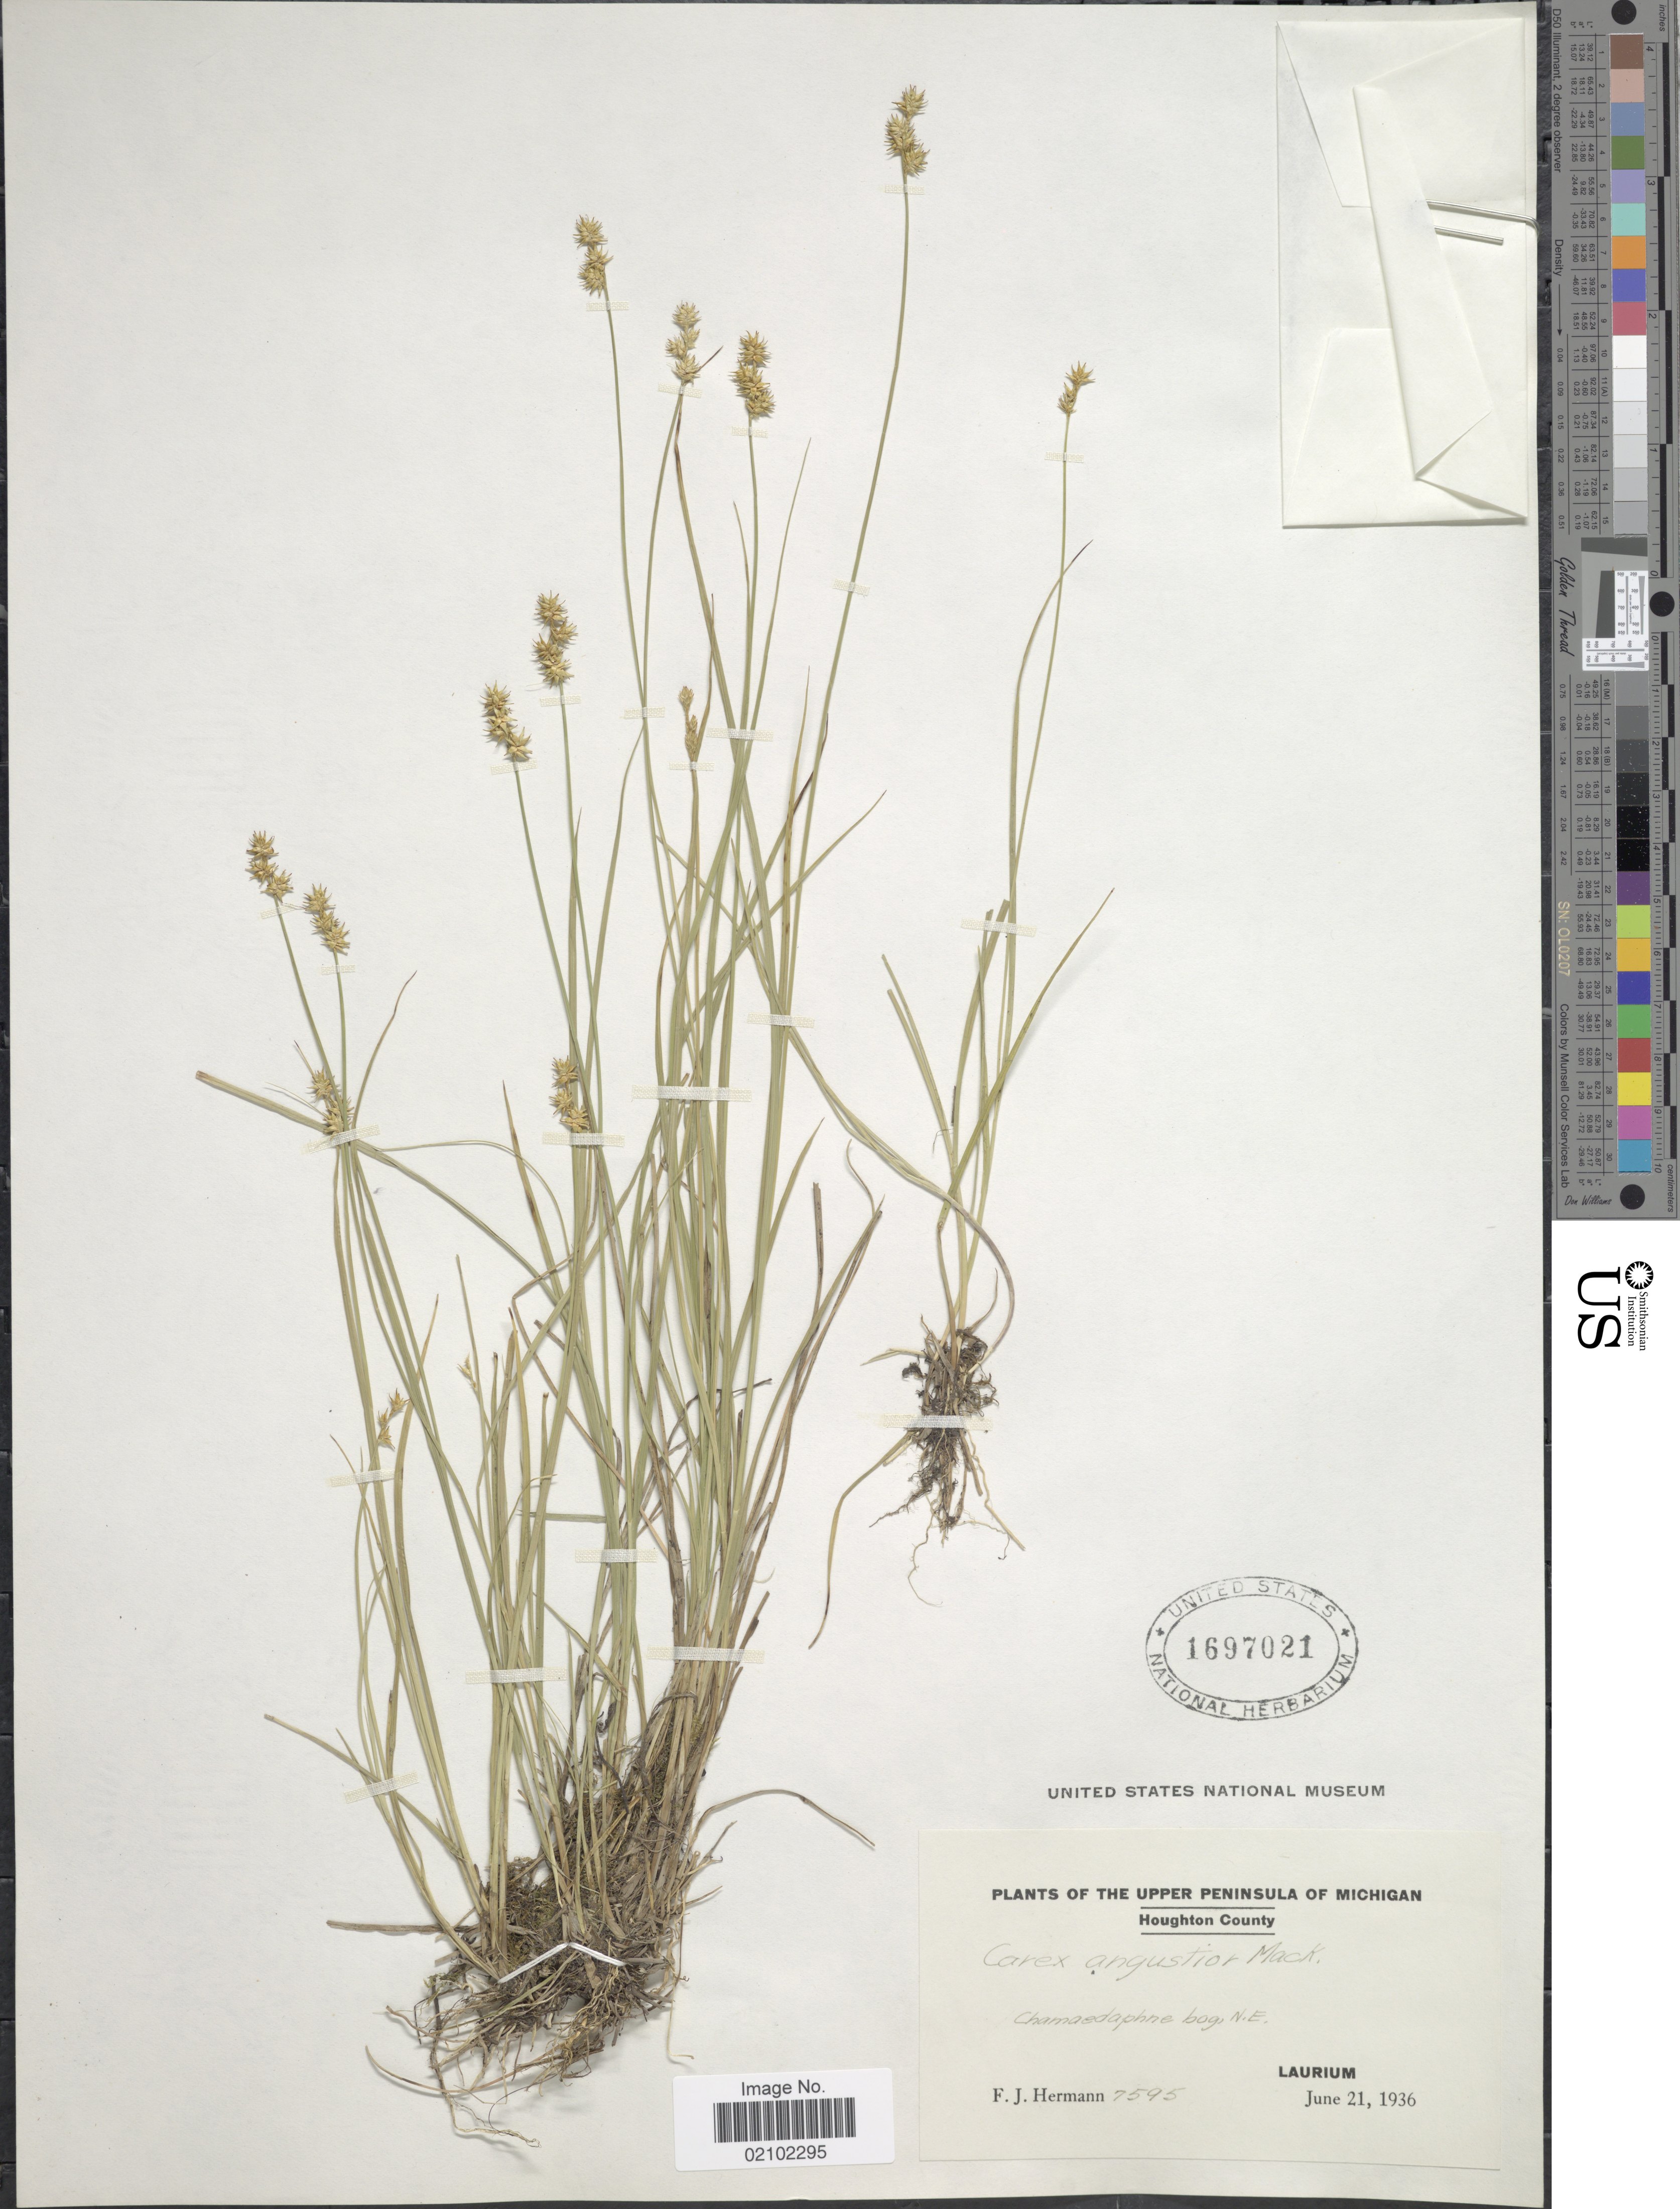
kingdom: Plantae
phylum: Tracheophyta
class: Liliopsida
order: Poales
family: Cyperaceae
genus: Carex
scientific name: Carex echinata subsp. echinata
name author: Murray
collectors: F. J. Hermann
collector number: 7595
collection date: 1936-06-21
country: United States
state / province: Michigan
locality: Upper Peninsula of Michigan. Houghton County. Laurium, Chamaedaphne bpg, N. E.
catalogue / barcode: US 1697021